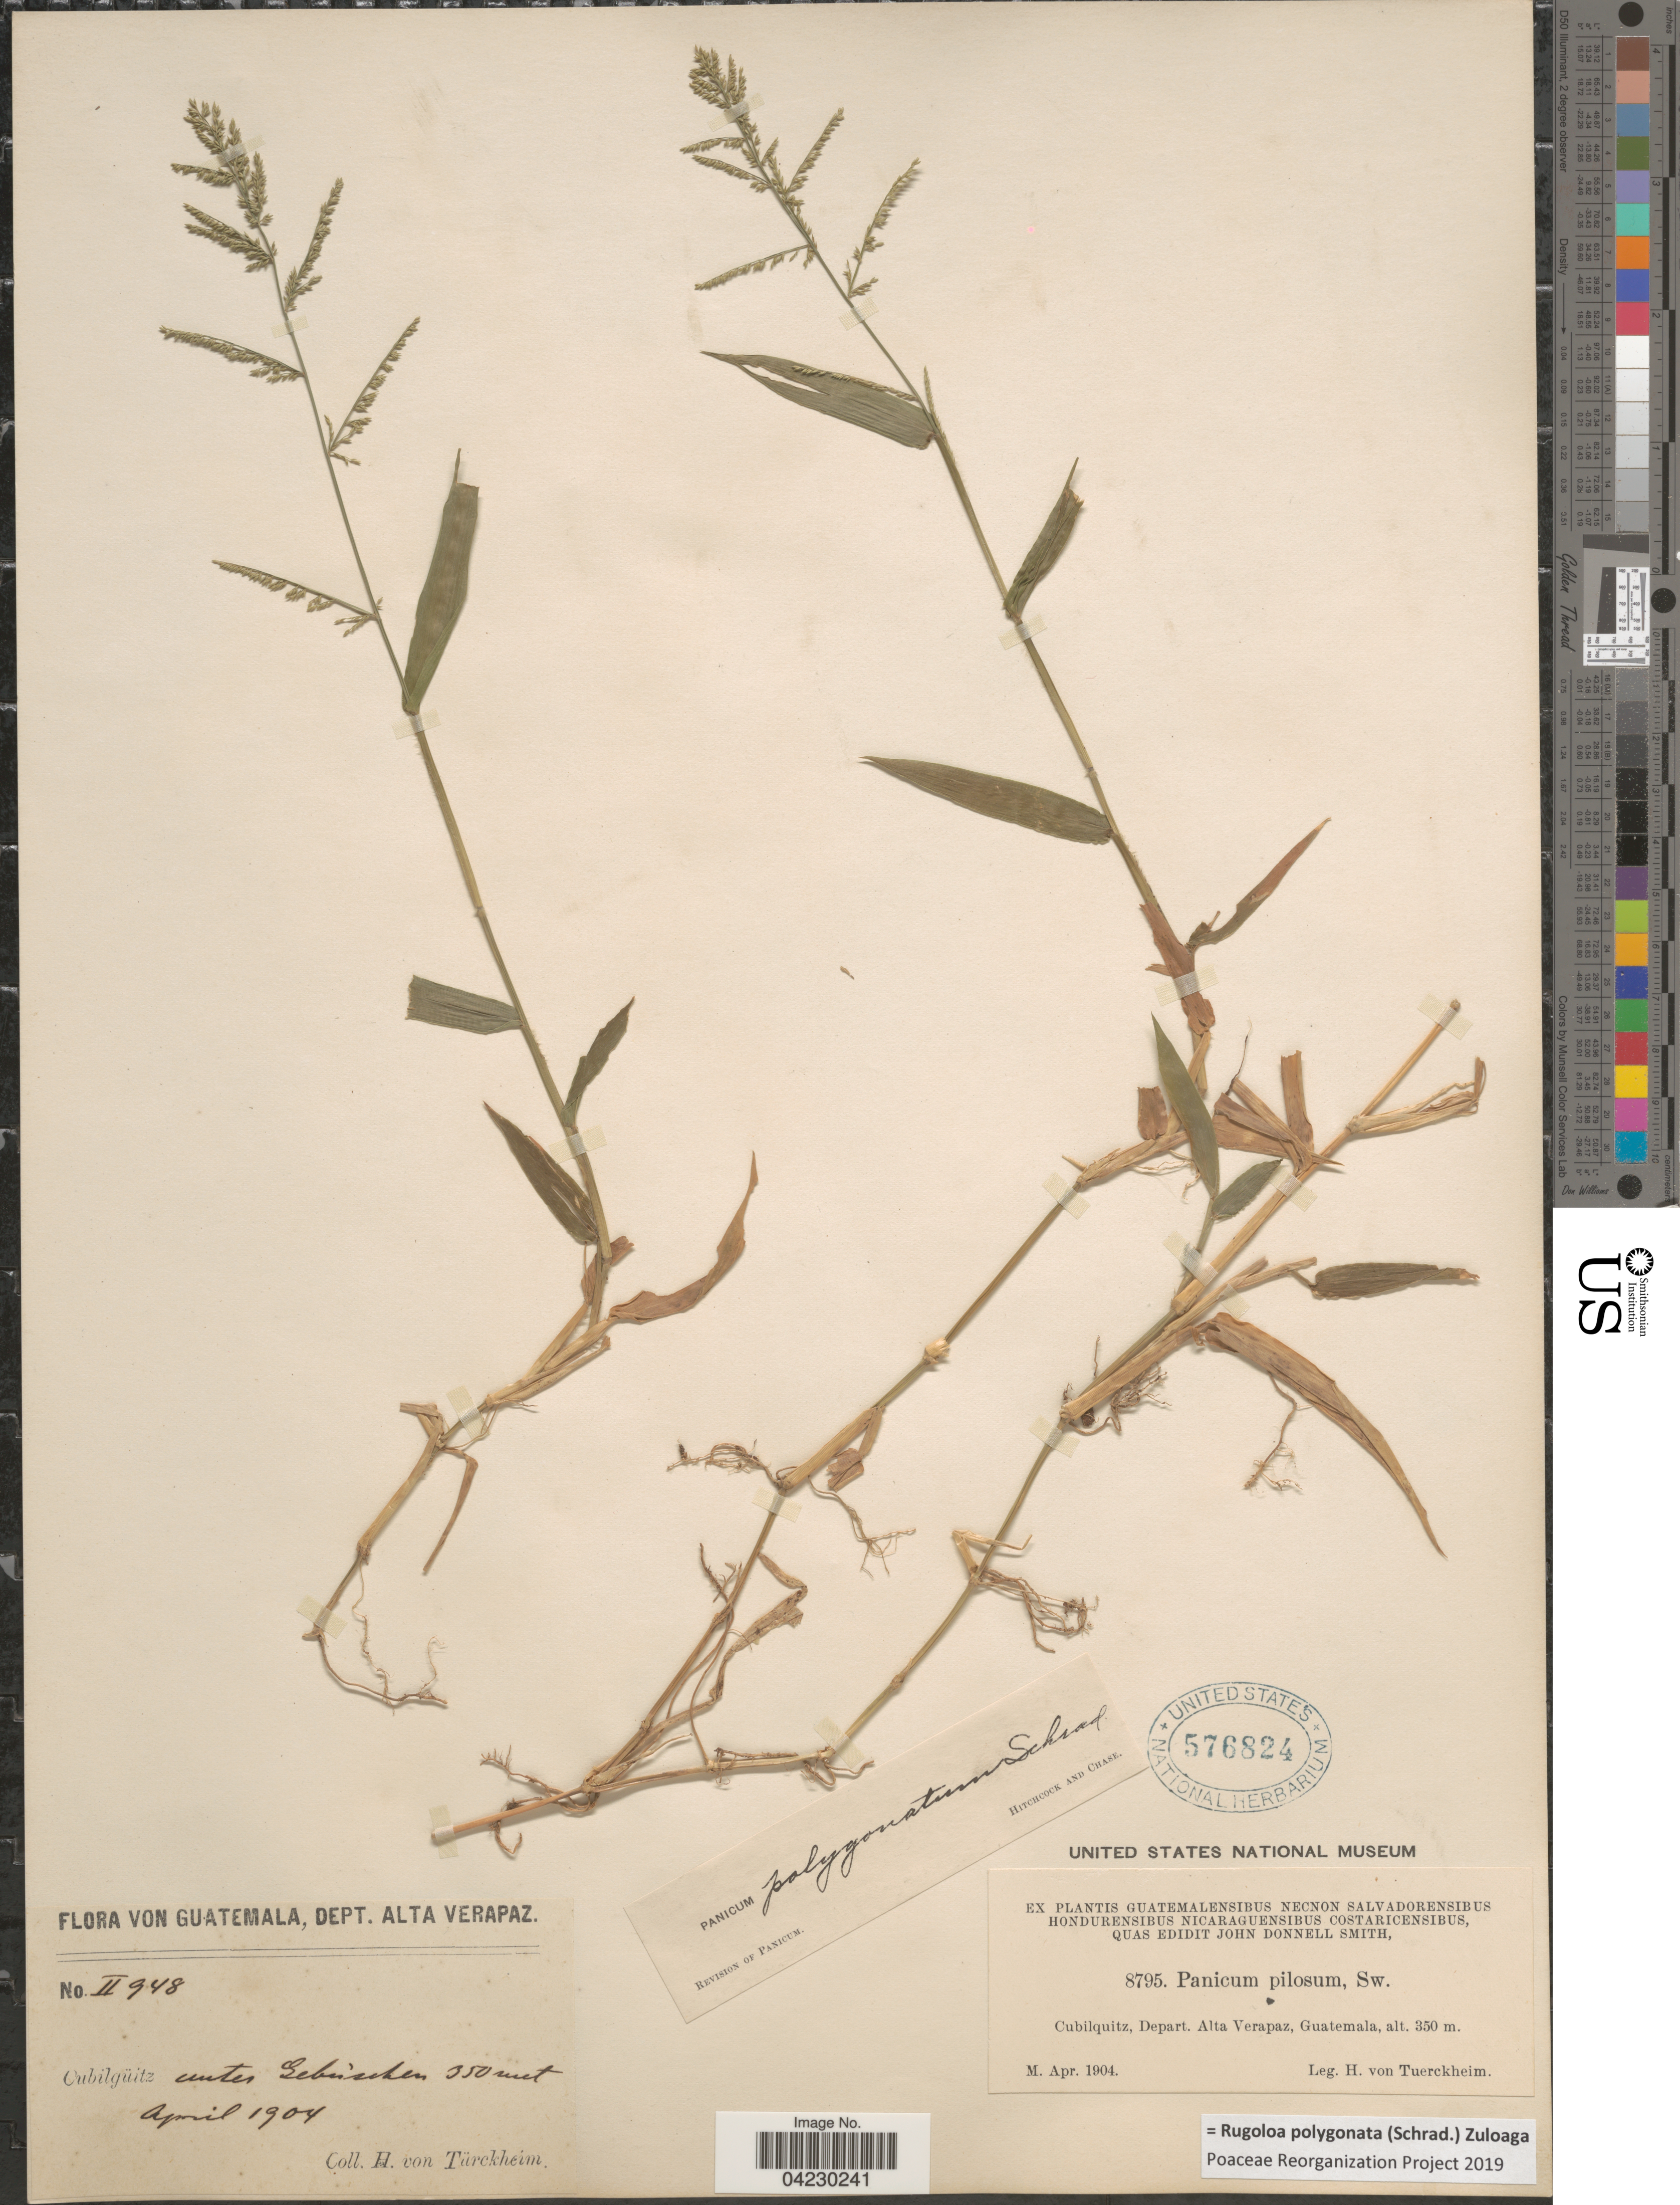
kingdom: Plantae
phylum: Tracheophyta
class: Liliopsida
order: Poales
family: Poaceae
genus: Rugoloa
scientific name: Rugoloa polygonata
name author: (Schrad.) Zuloaga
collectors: H. von Türckheim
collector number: II948/8795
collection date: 1904-04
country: Guatemala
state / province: Alta Verapaz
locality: Cubilquitz, Depart. Alta Verapaz. Cubilguïtz unter Gebuschen.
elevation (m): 350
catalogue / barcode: US 576824